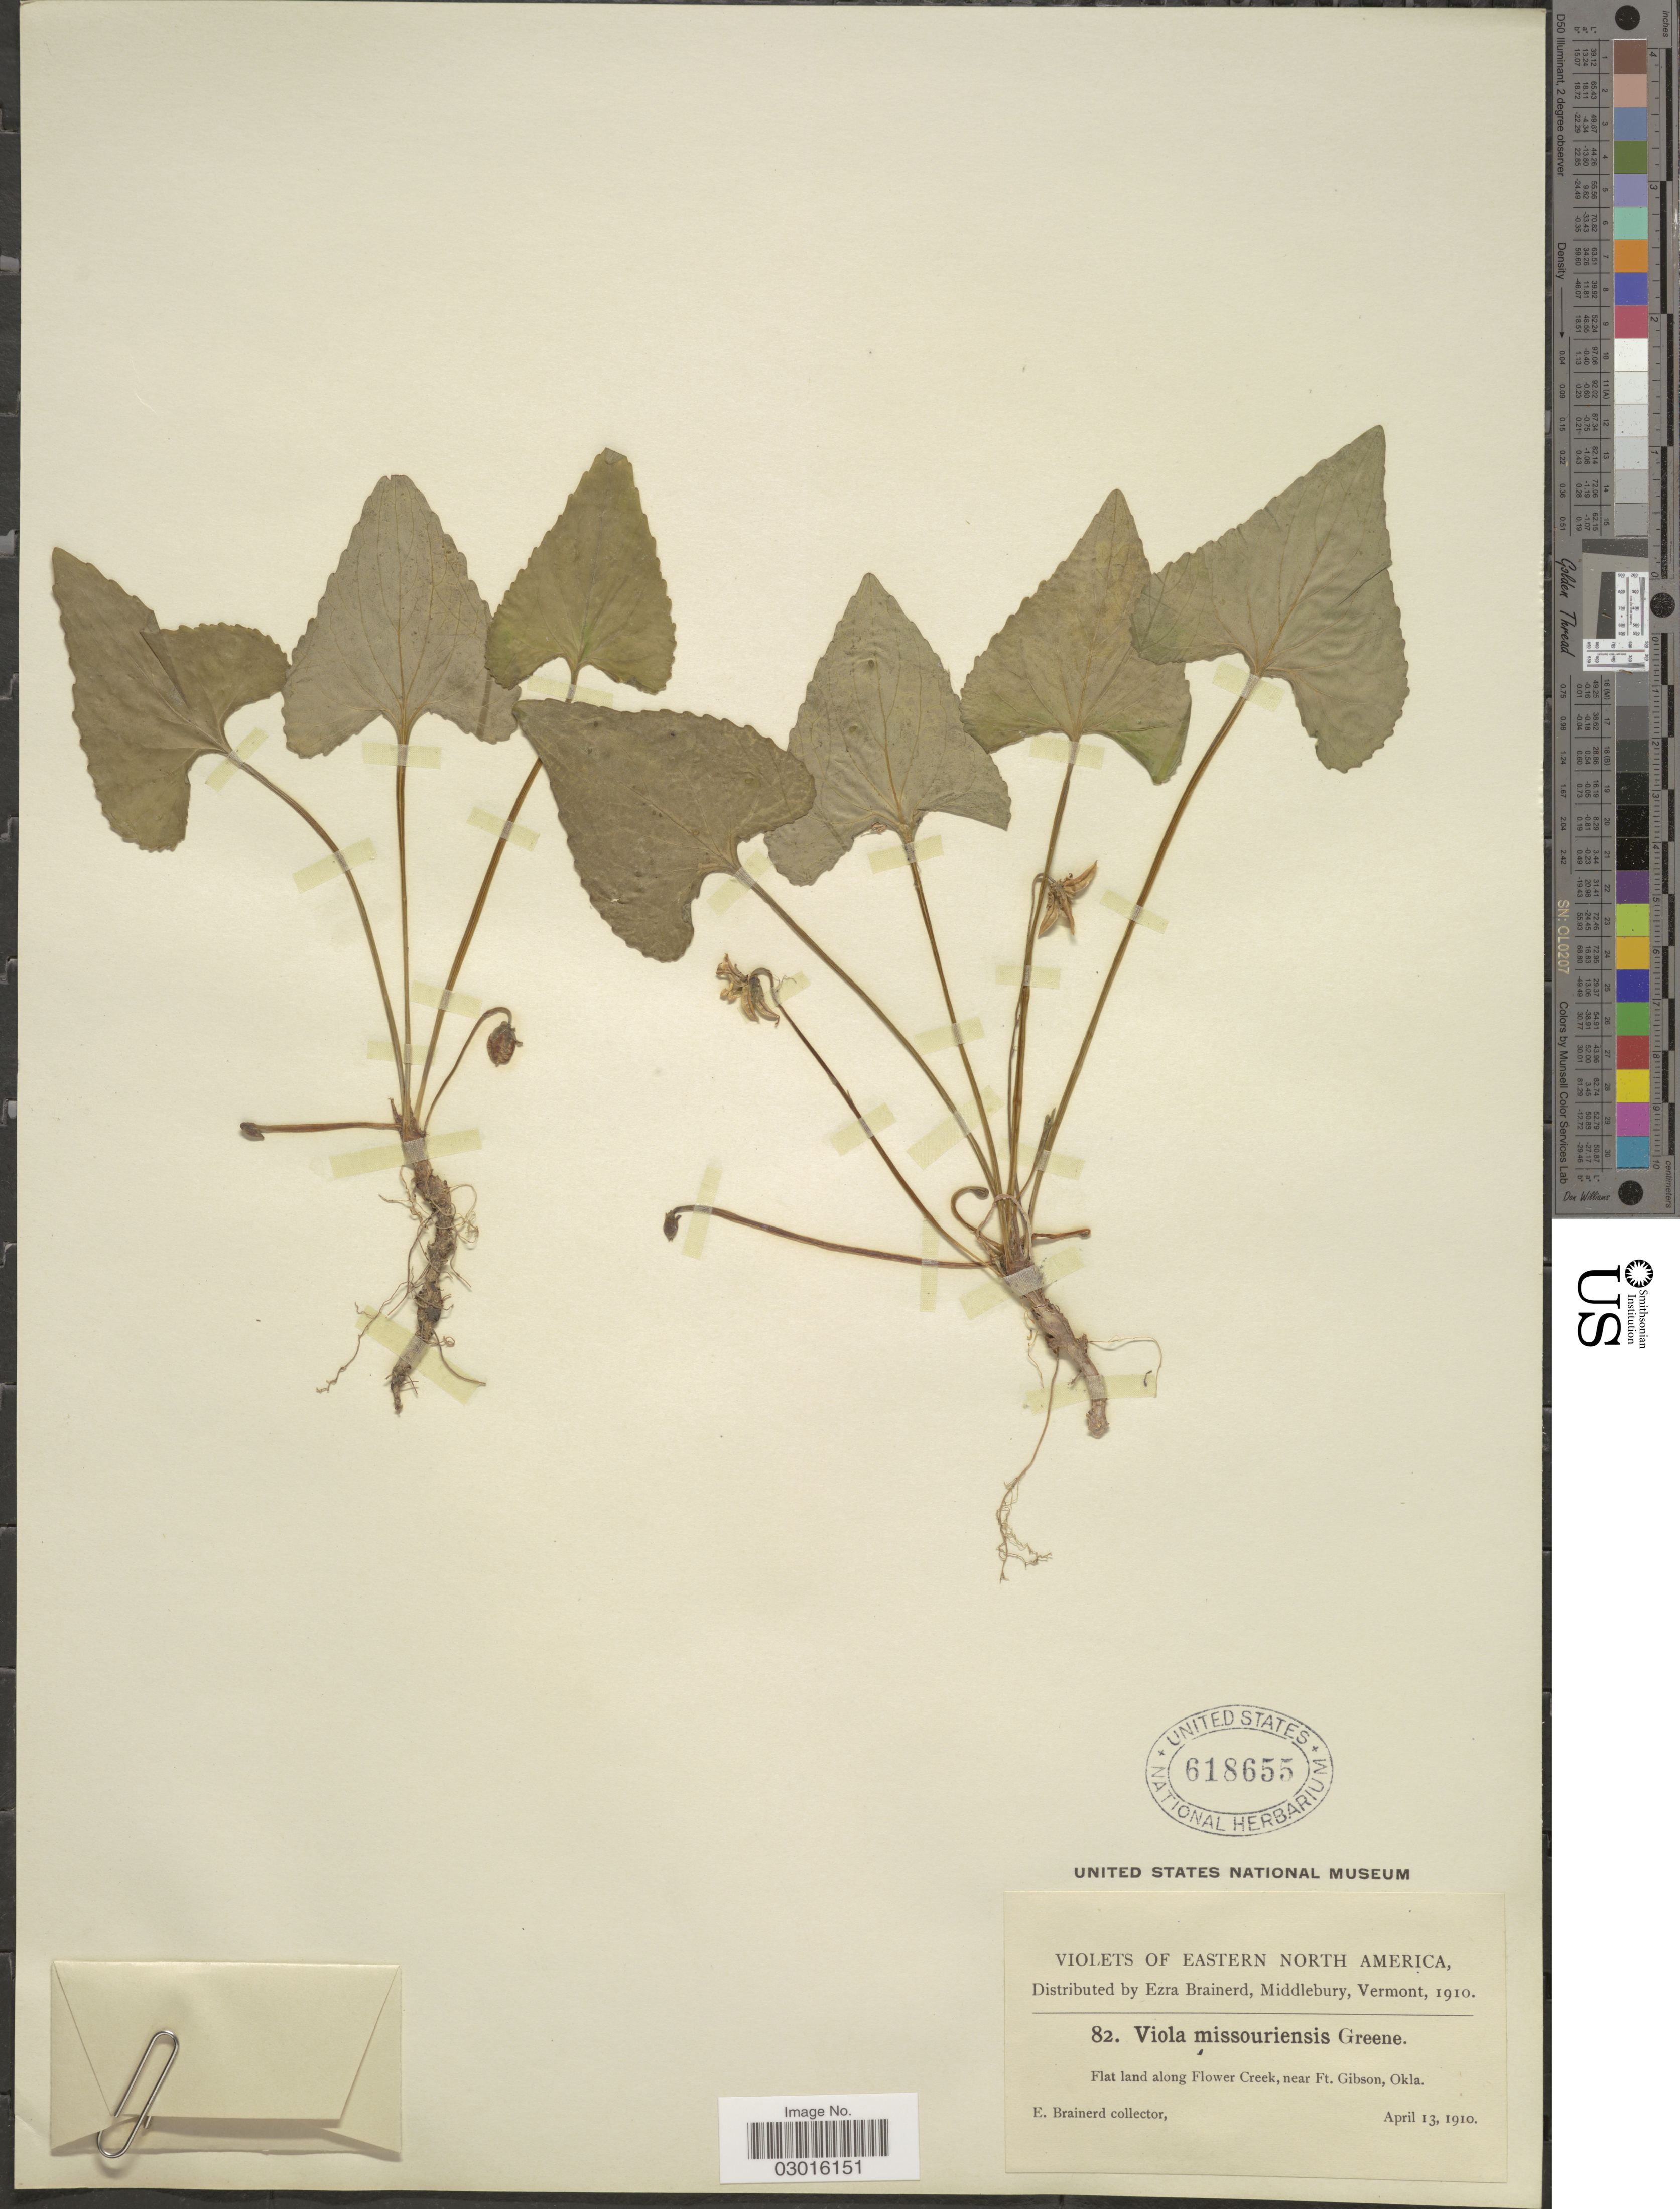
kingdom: Plantae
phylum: Tracheophyta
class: Magnoliopsida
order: Malpighiales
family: Violaceae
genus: Viola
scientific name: Viola missouriensis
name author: Greene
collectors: E. Brainerd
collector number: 82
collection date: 1910-04-13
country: United States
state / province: Oklahoma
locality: Eastern North America, Flat land along Flower Creek, near Ft. Gibson.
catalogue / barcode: US 618655